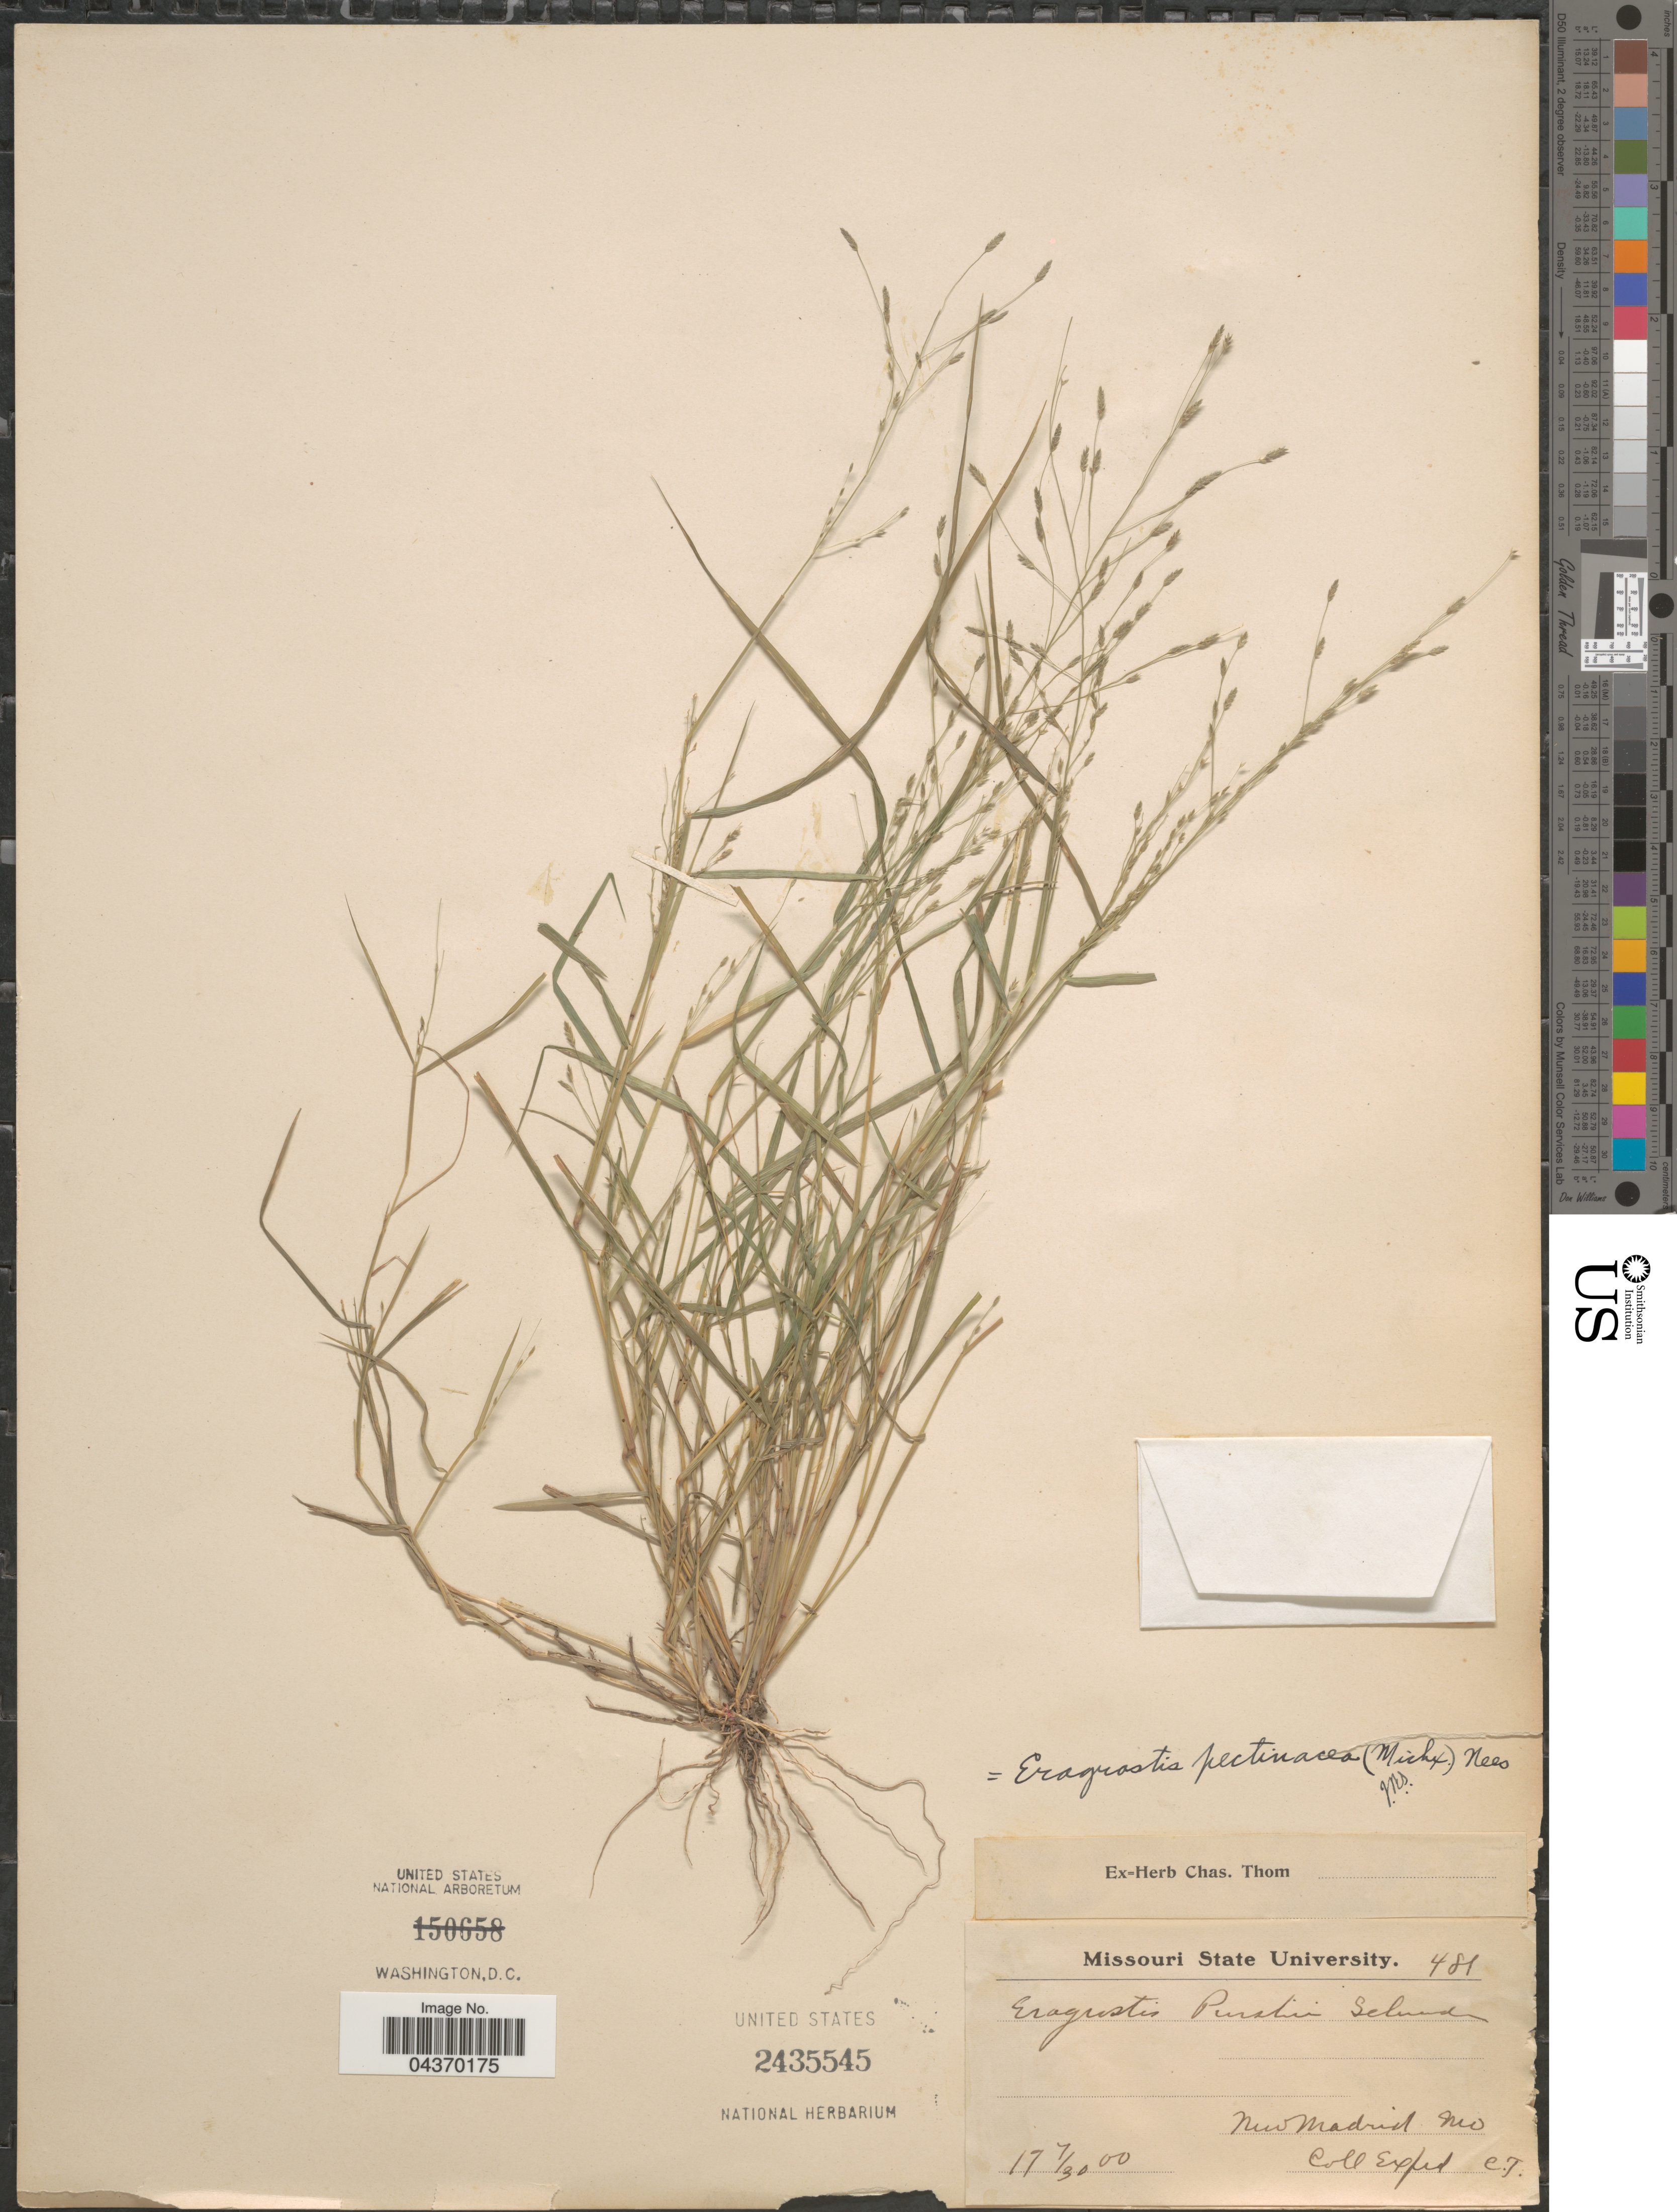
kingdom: Plantae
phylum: Tracheophyta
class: Liliopsida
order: Poales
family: Poaceae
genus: Eragrostis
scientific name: Eragrostis pectinacea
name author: (Michx.) Nees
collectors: C. Thom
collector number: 481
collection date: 1900-07-30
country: United States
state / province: Missouri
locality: New Madrid.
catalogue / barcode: US 2435545